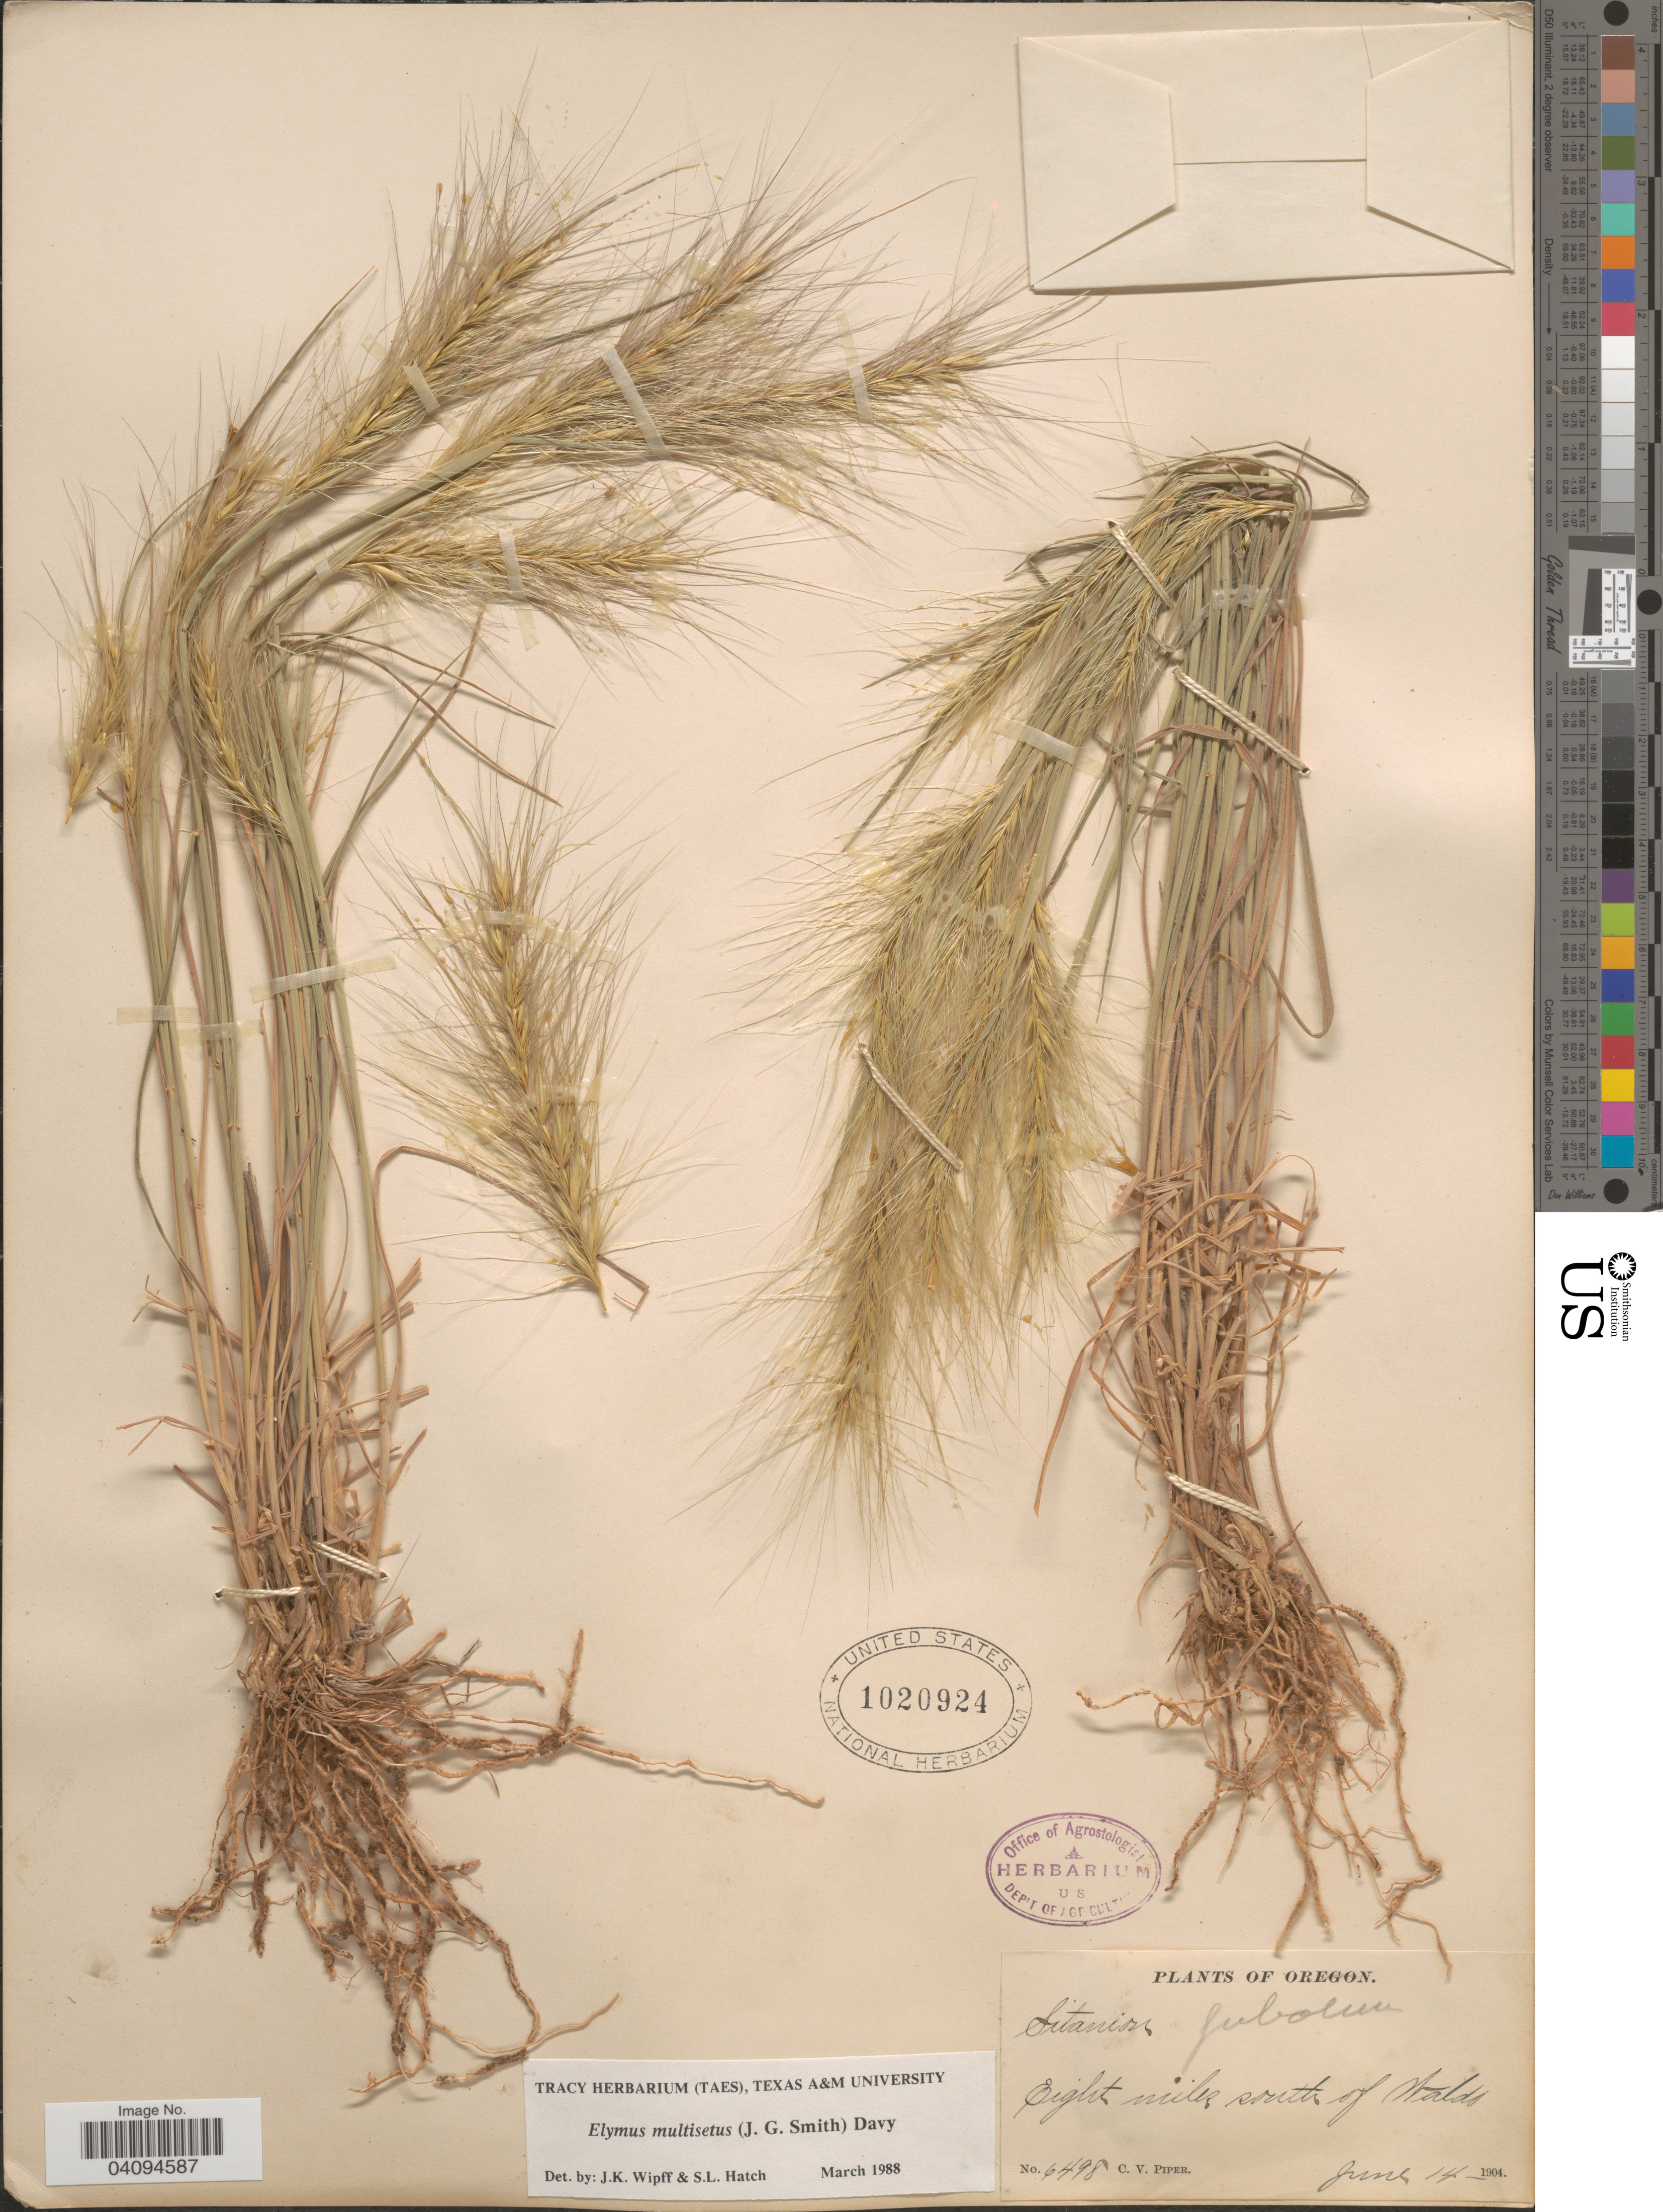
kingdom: Plantae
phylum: Tracheophyta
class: Liliopsida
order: Poales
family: Poaceae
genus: Elymus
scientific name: Elymus multisetus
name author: (J.G. Sm.) Burtt Davy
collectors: C. V. Piper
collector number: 6498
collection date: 1904-06-14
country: United States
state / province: Oregon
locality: Eight miles south of Waldo.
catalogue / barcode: US 1020924